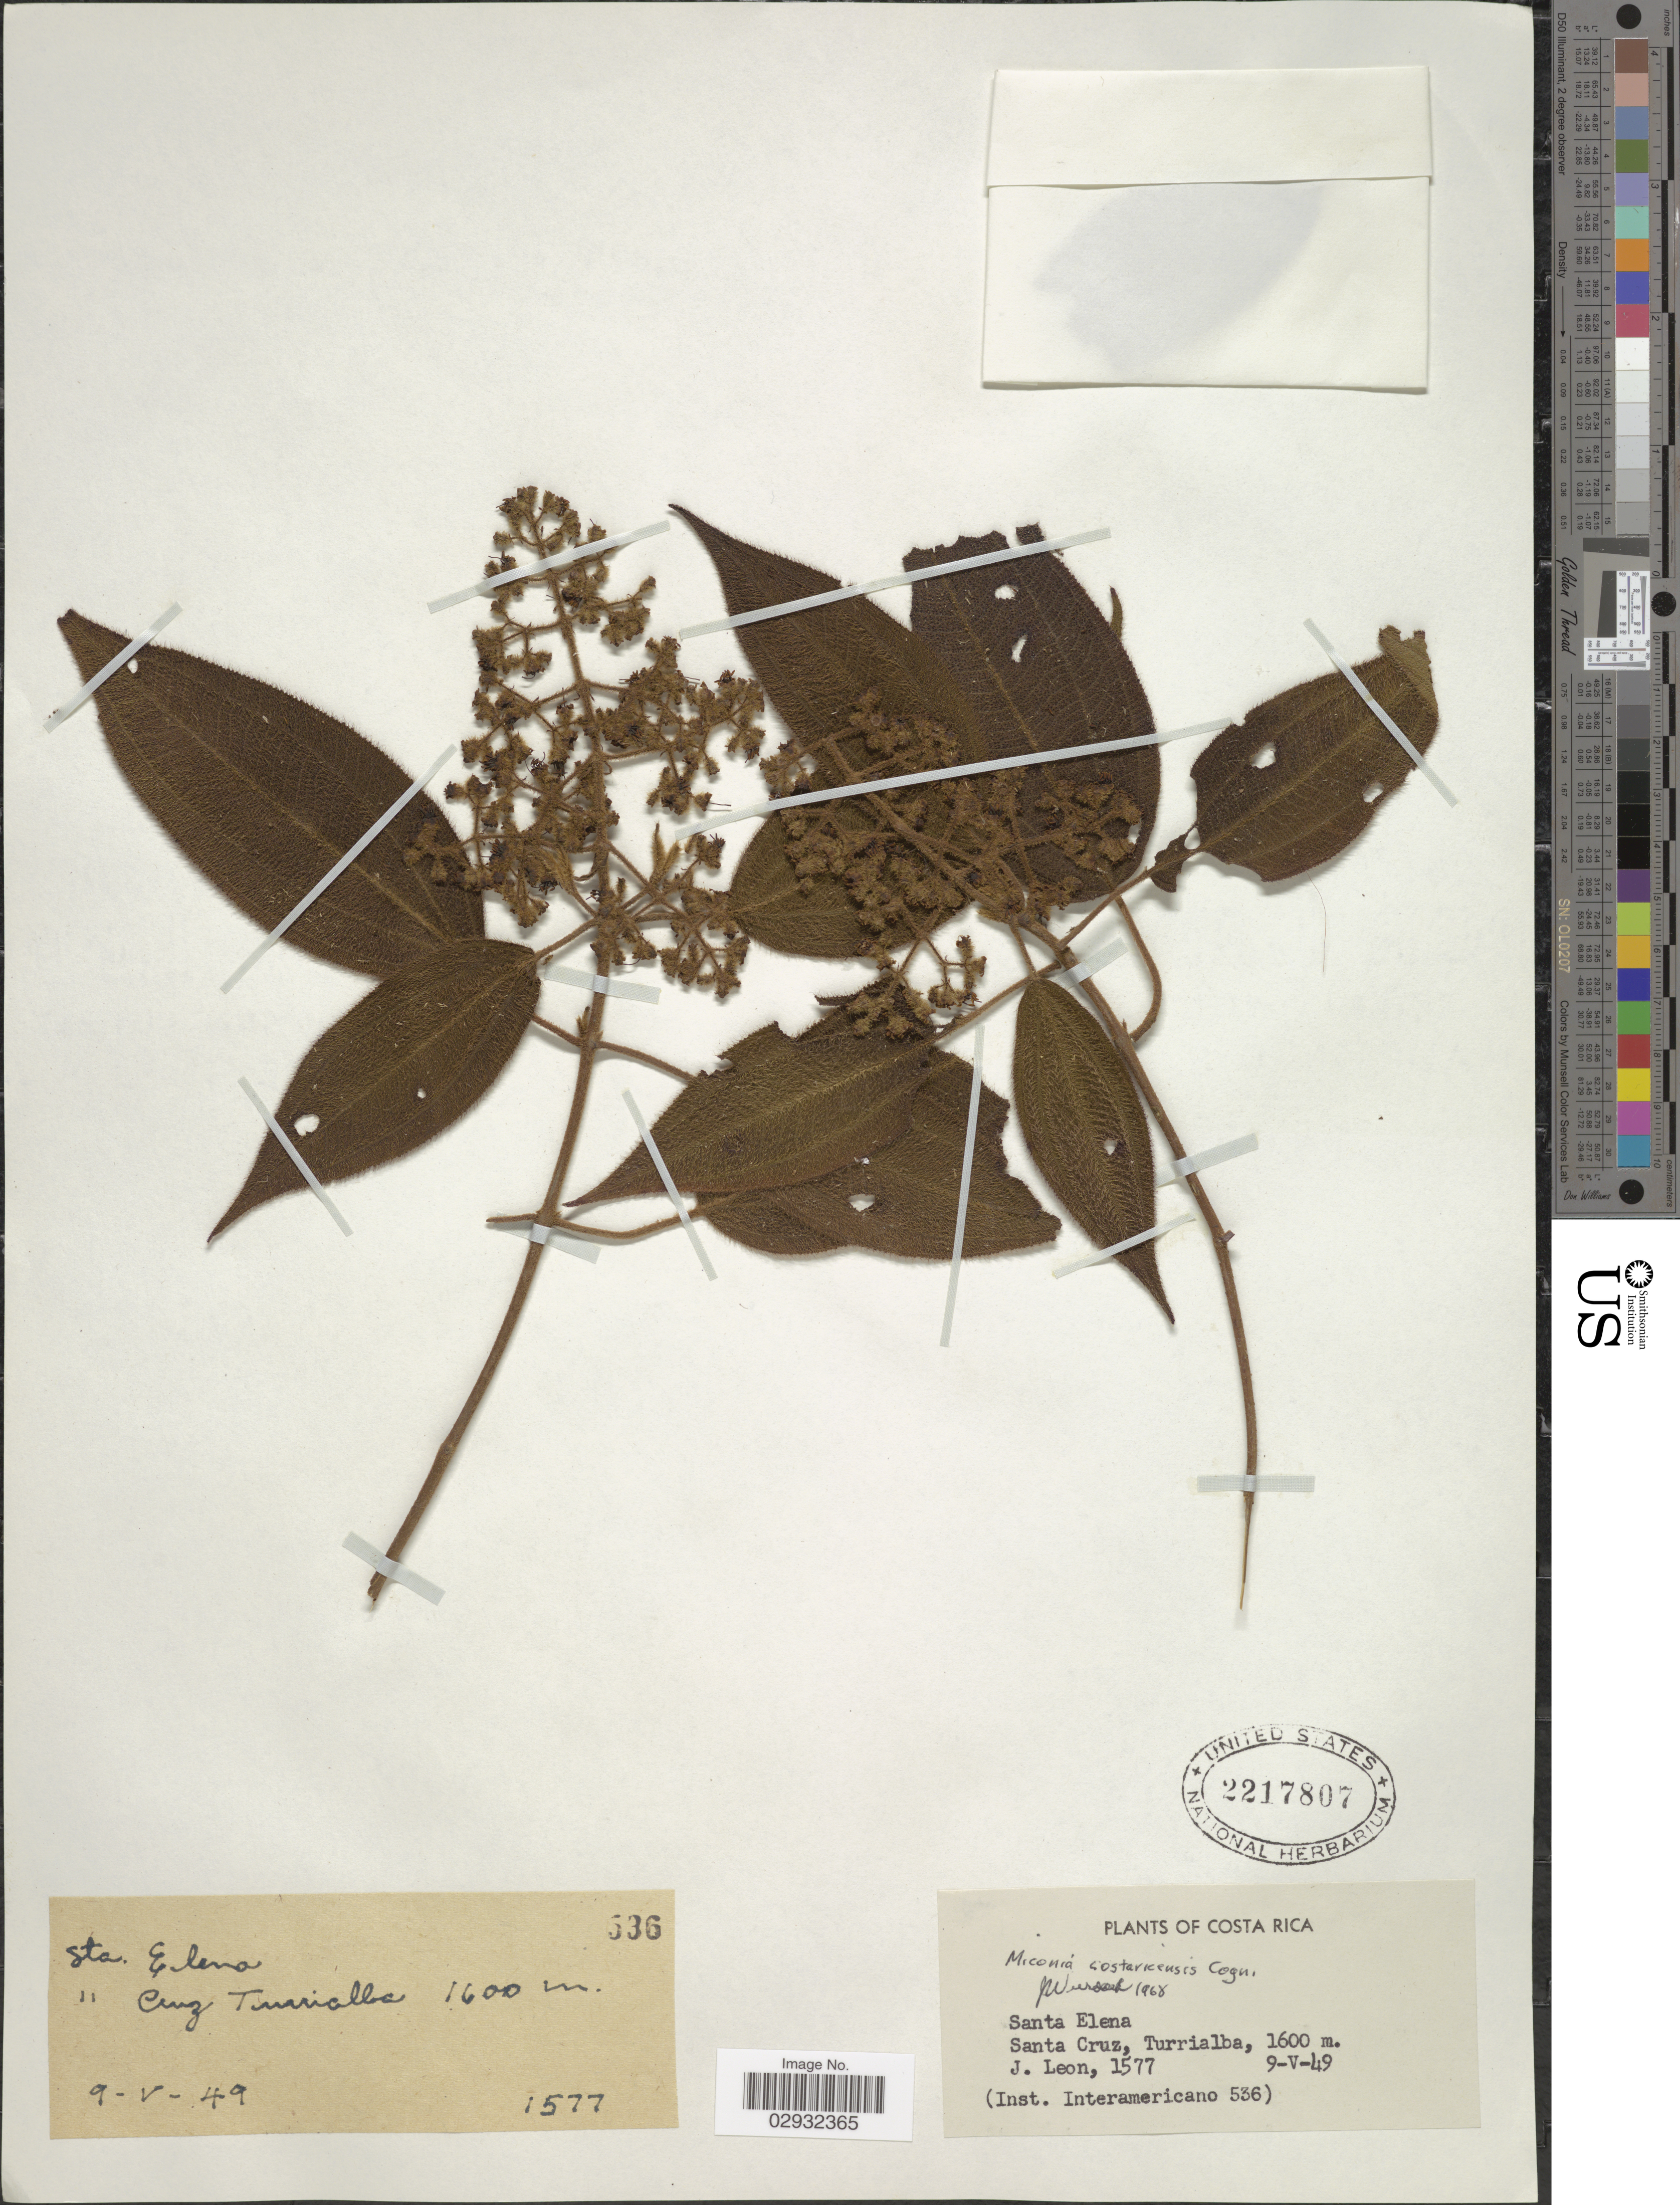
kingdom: Plantae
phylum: Tracheophyta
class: Magnoliopsida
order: Myrtales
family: Melastomataceae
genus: Miconia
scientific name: Miconia costaricensis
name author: Cogn.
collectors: J. León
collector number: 1577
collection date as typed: Transcribed d/m/y: 9/5/49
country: Costa Rica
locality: Santa Elena. Santa Cruz, Turrialba.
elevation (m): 1600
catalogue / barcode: US 2217807